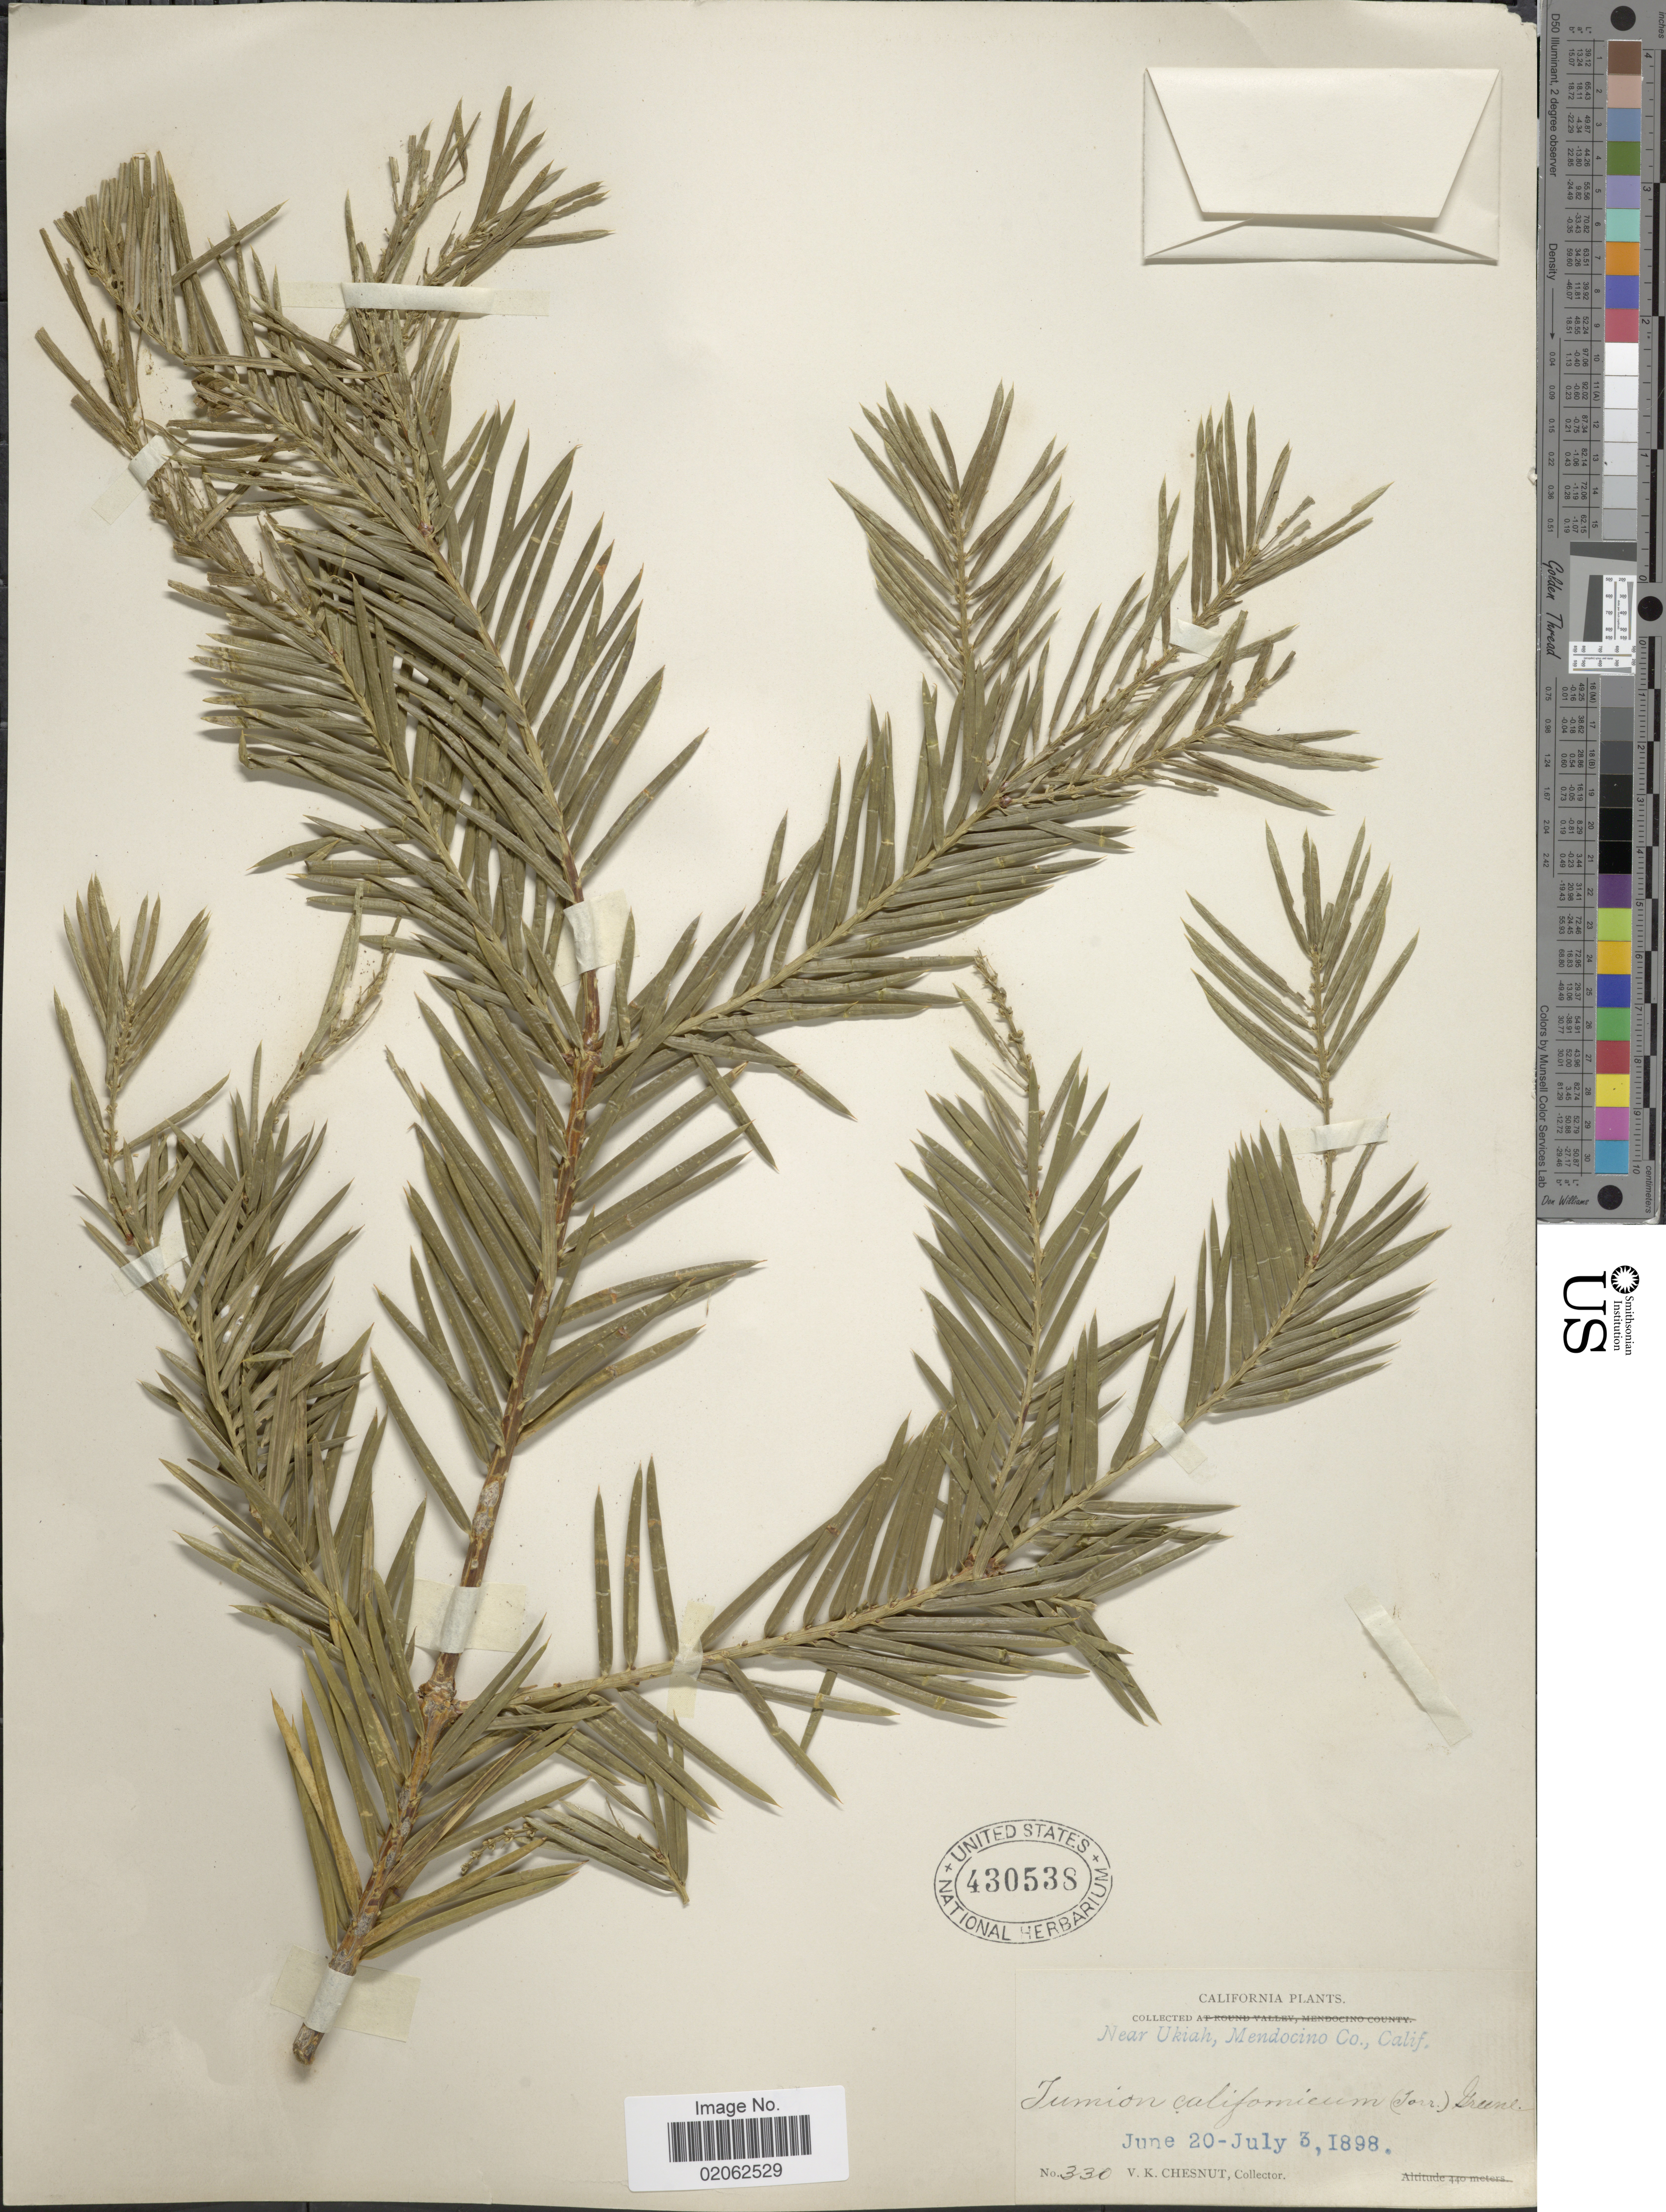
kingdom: Plantae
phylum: Tracheophyta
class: Pinopsida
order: Pinales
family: Taxaceae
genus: Torreya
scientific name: Torreya californica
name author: Torr.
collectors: V. Chesnut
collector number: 330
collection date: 1898-06-20/1898-07-03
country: United States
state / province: California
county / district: Mendocino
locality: Near Ukiah, Mendocino Co., Calif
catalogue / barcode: US 430538